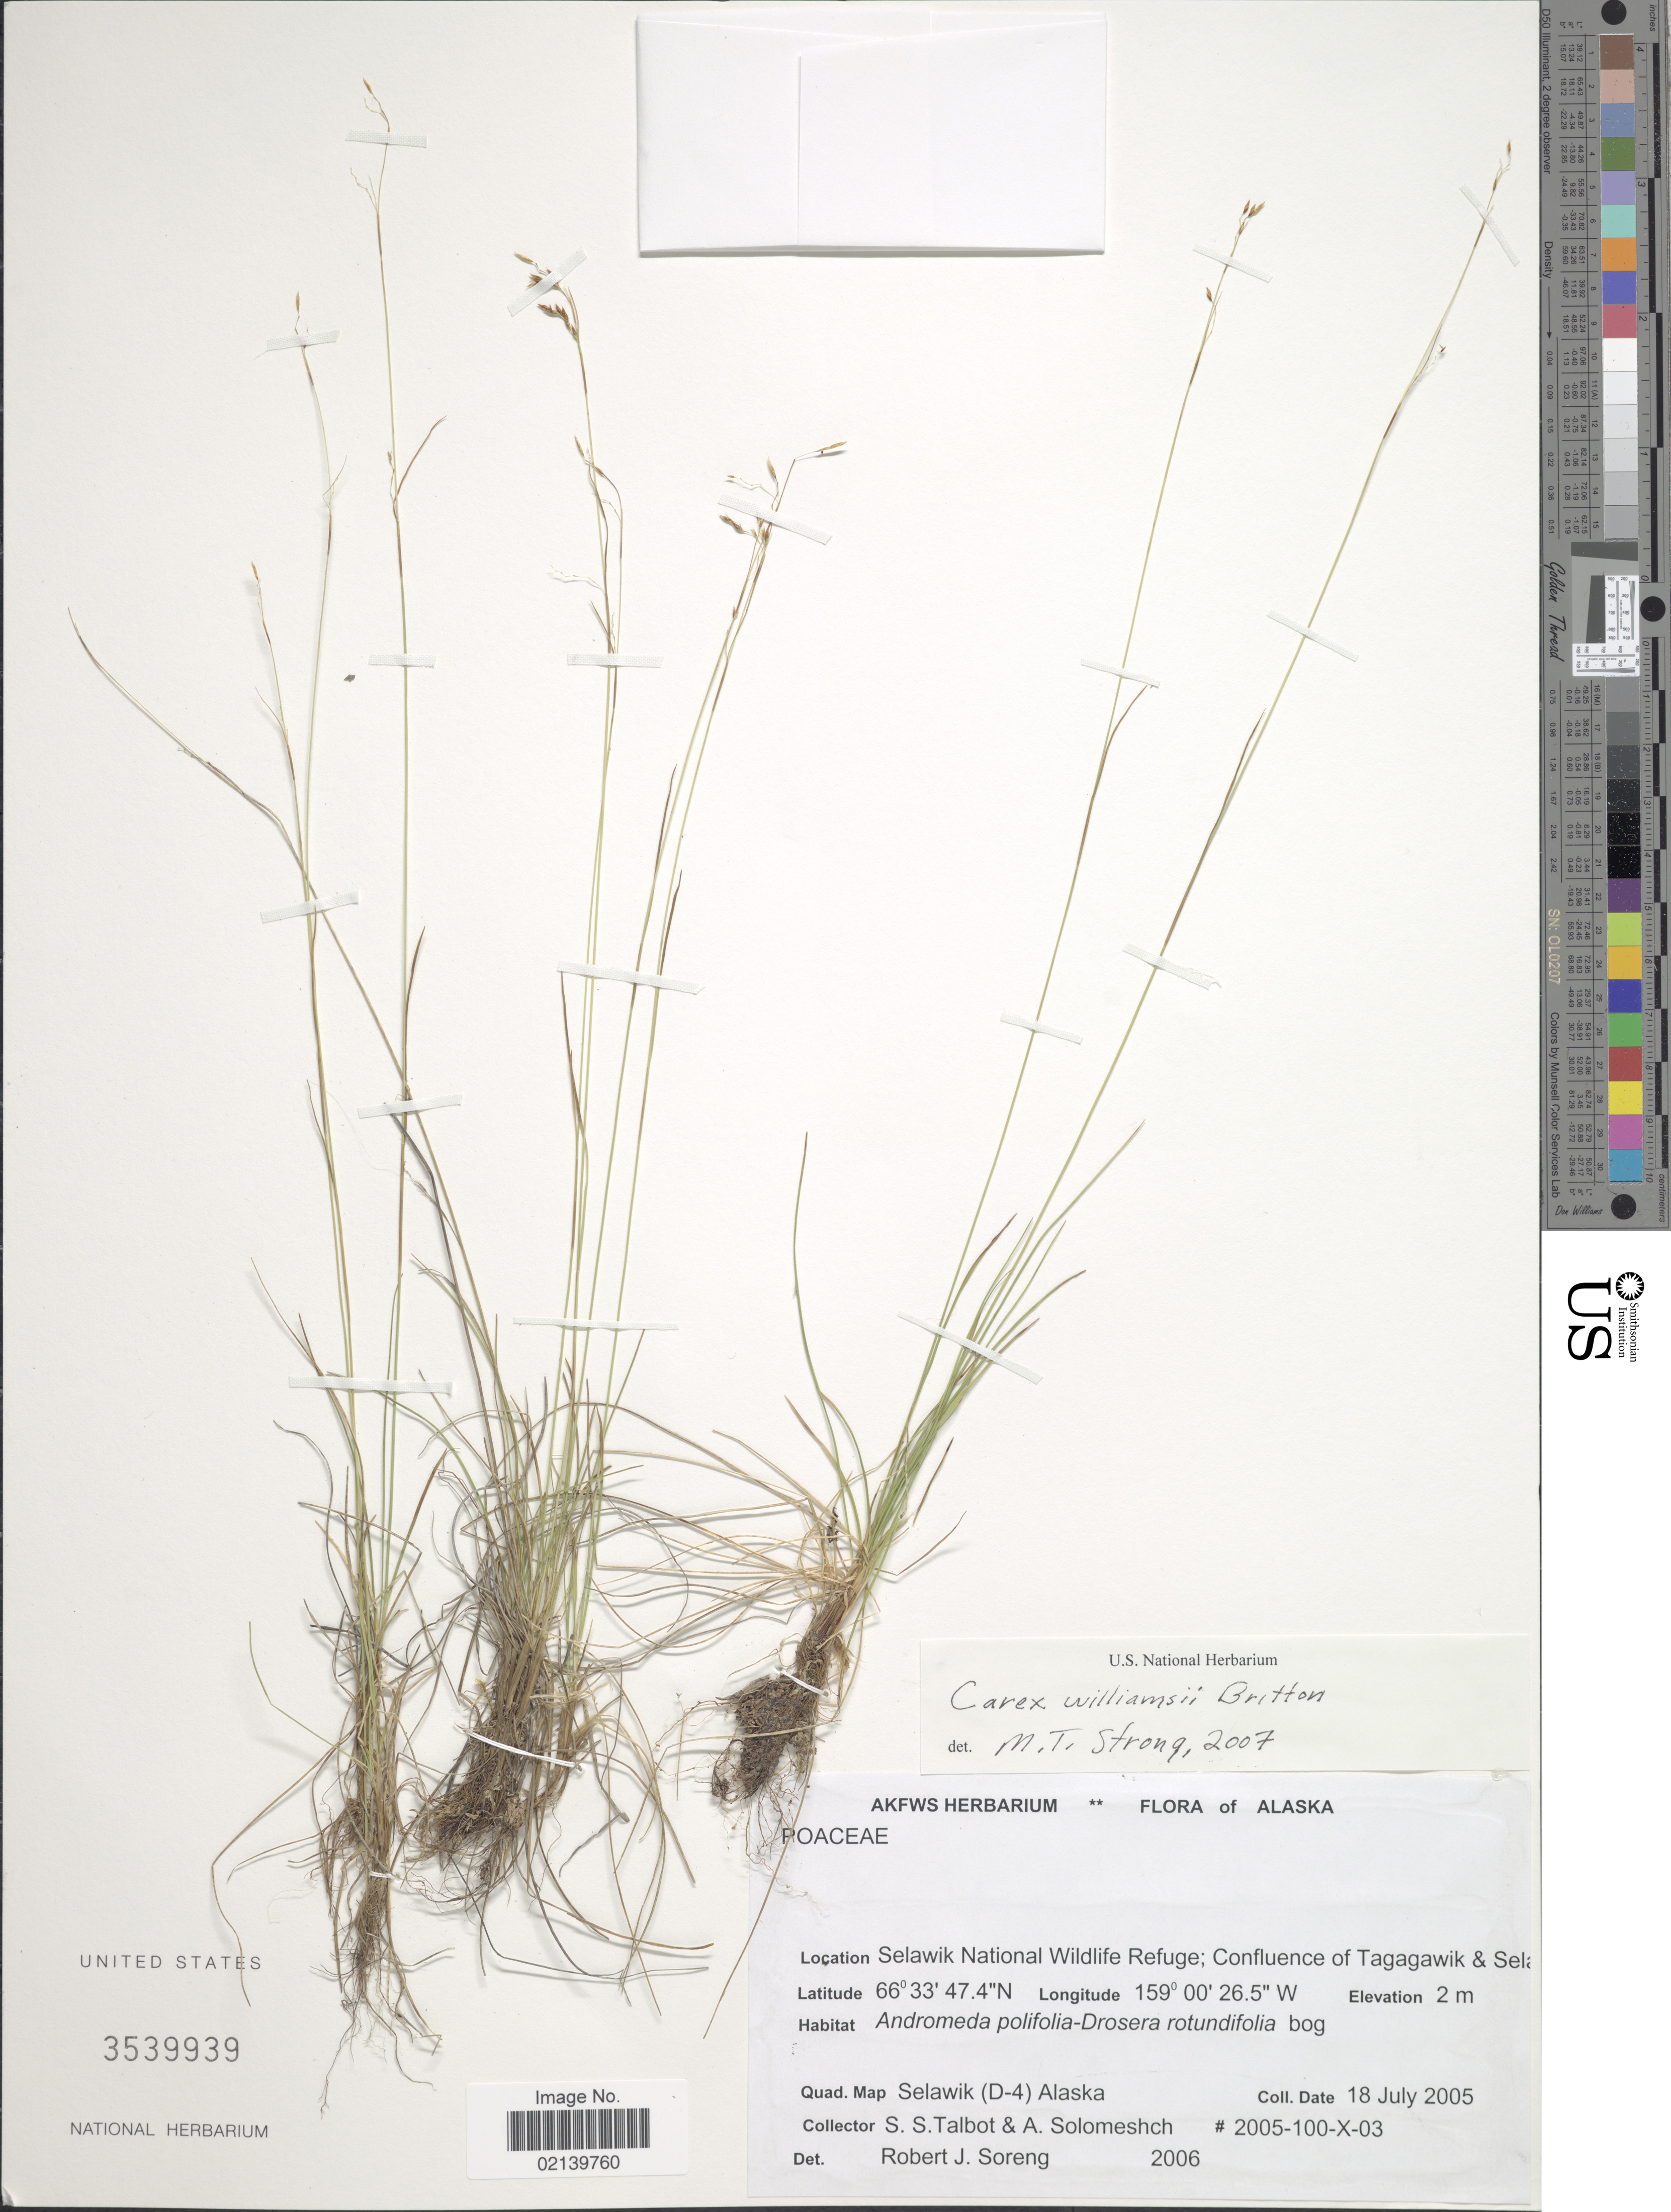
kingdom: Plantae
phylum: Tracheophyta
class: Liliopsida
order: Poales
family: Cyperaceae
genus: Carex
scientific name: Carex williamsii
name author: Britton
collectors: S. S. Talbot & A. Solomeshch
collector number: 2005-100-X-03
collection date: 2005-07-18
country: United States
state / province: Alaska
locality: Selawik National Wildlife Refuge; Confluence of Tagagawik & Selawik. Quad.Map. Selawik (D-4) Alaska.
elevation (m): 2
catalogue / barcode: US 3539939